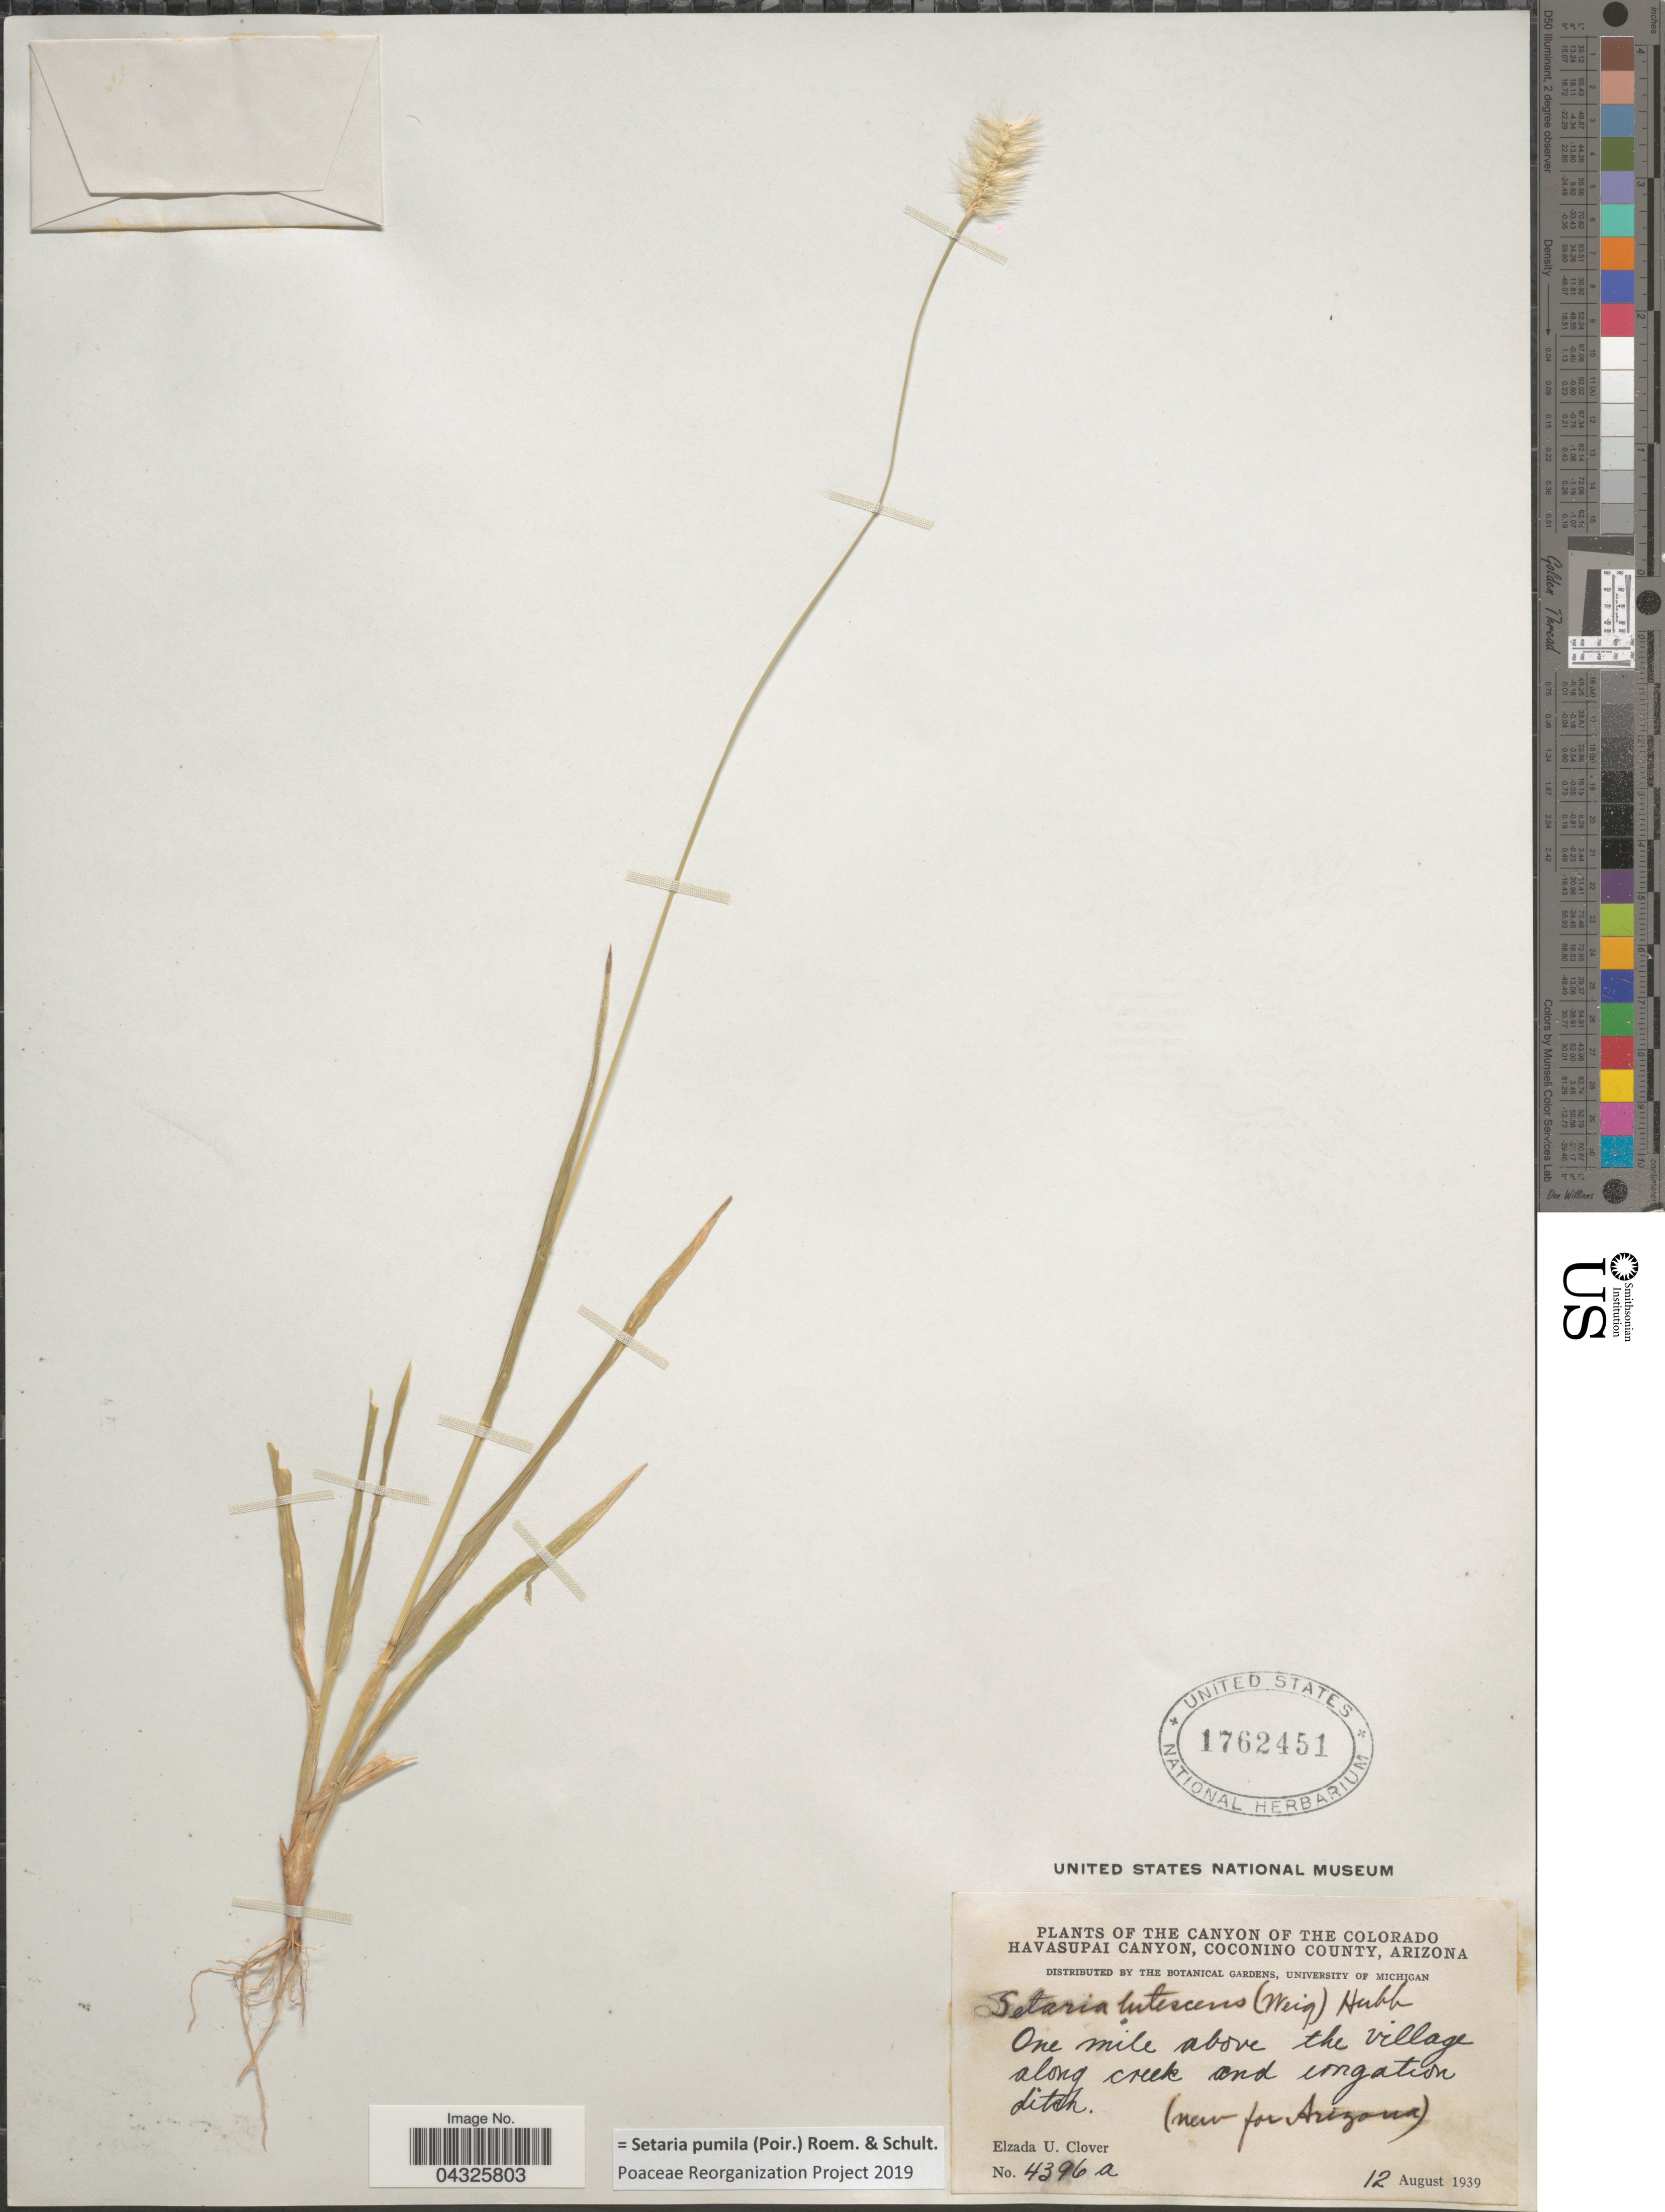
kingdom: Plantae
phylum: Tracheophyta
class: Liliopsida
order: Poales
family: Poaceae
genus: Setaria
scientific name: Setaria pumila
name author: (Poir.) Roem. & Schult.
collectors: E. U. Clover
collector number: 4396a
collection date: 1939-08-12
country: United States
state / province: Arizona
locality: The Canyon of the Colorado Havasupai Canyon, Coconino County. One mile above the village along creek and irrigation ditch.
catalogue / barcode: US 1762451